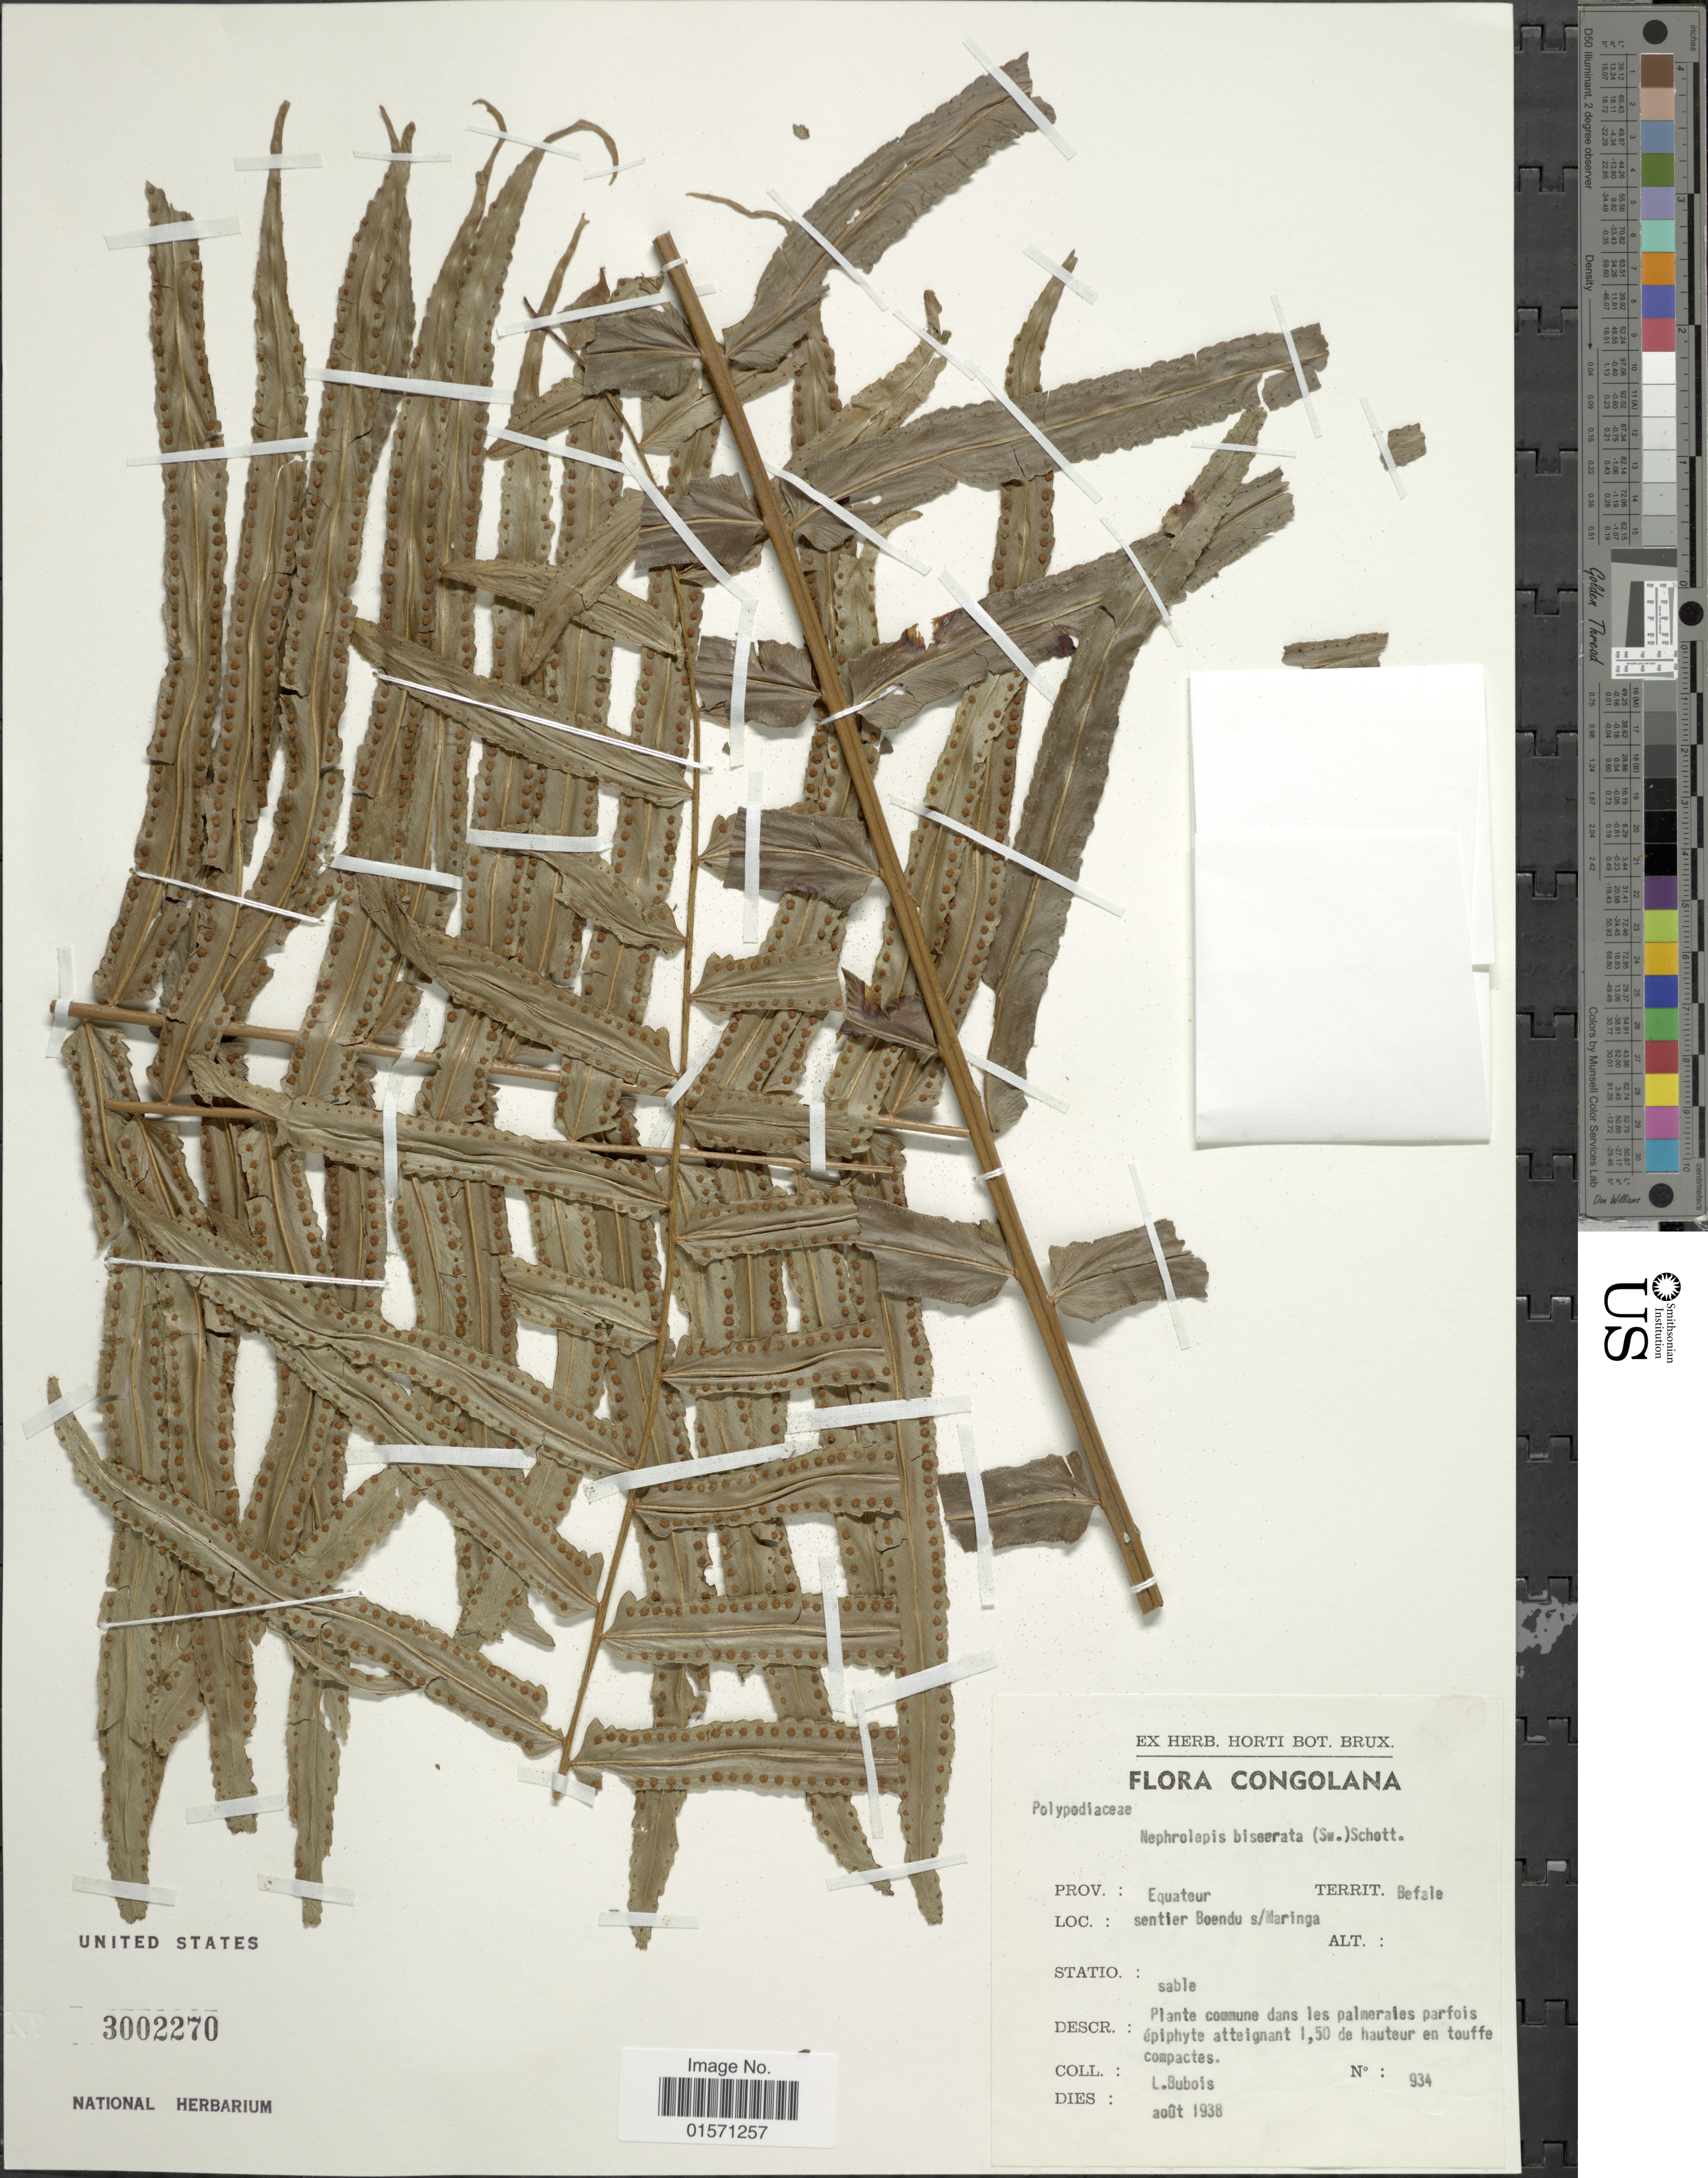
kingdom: Plantae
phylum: Tracheophyta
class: Polypodiopsida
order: Polypodiales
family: Nephrolepidaceae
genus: Nephrolepis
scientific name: Nephrolepis biserrata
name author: (Sw.) Schott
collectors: Bubois. L.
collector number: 934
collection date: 1938-08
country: Congo, Democratic Republic of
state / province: Equateur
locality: Congolana. Territ. Befale. sentier Boendu s/Maringa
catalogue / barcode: US 3002270